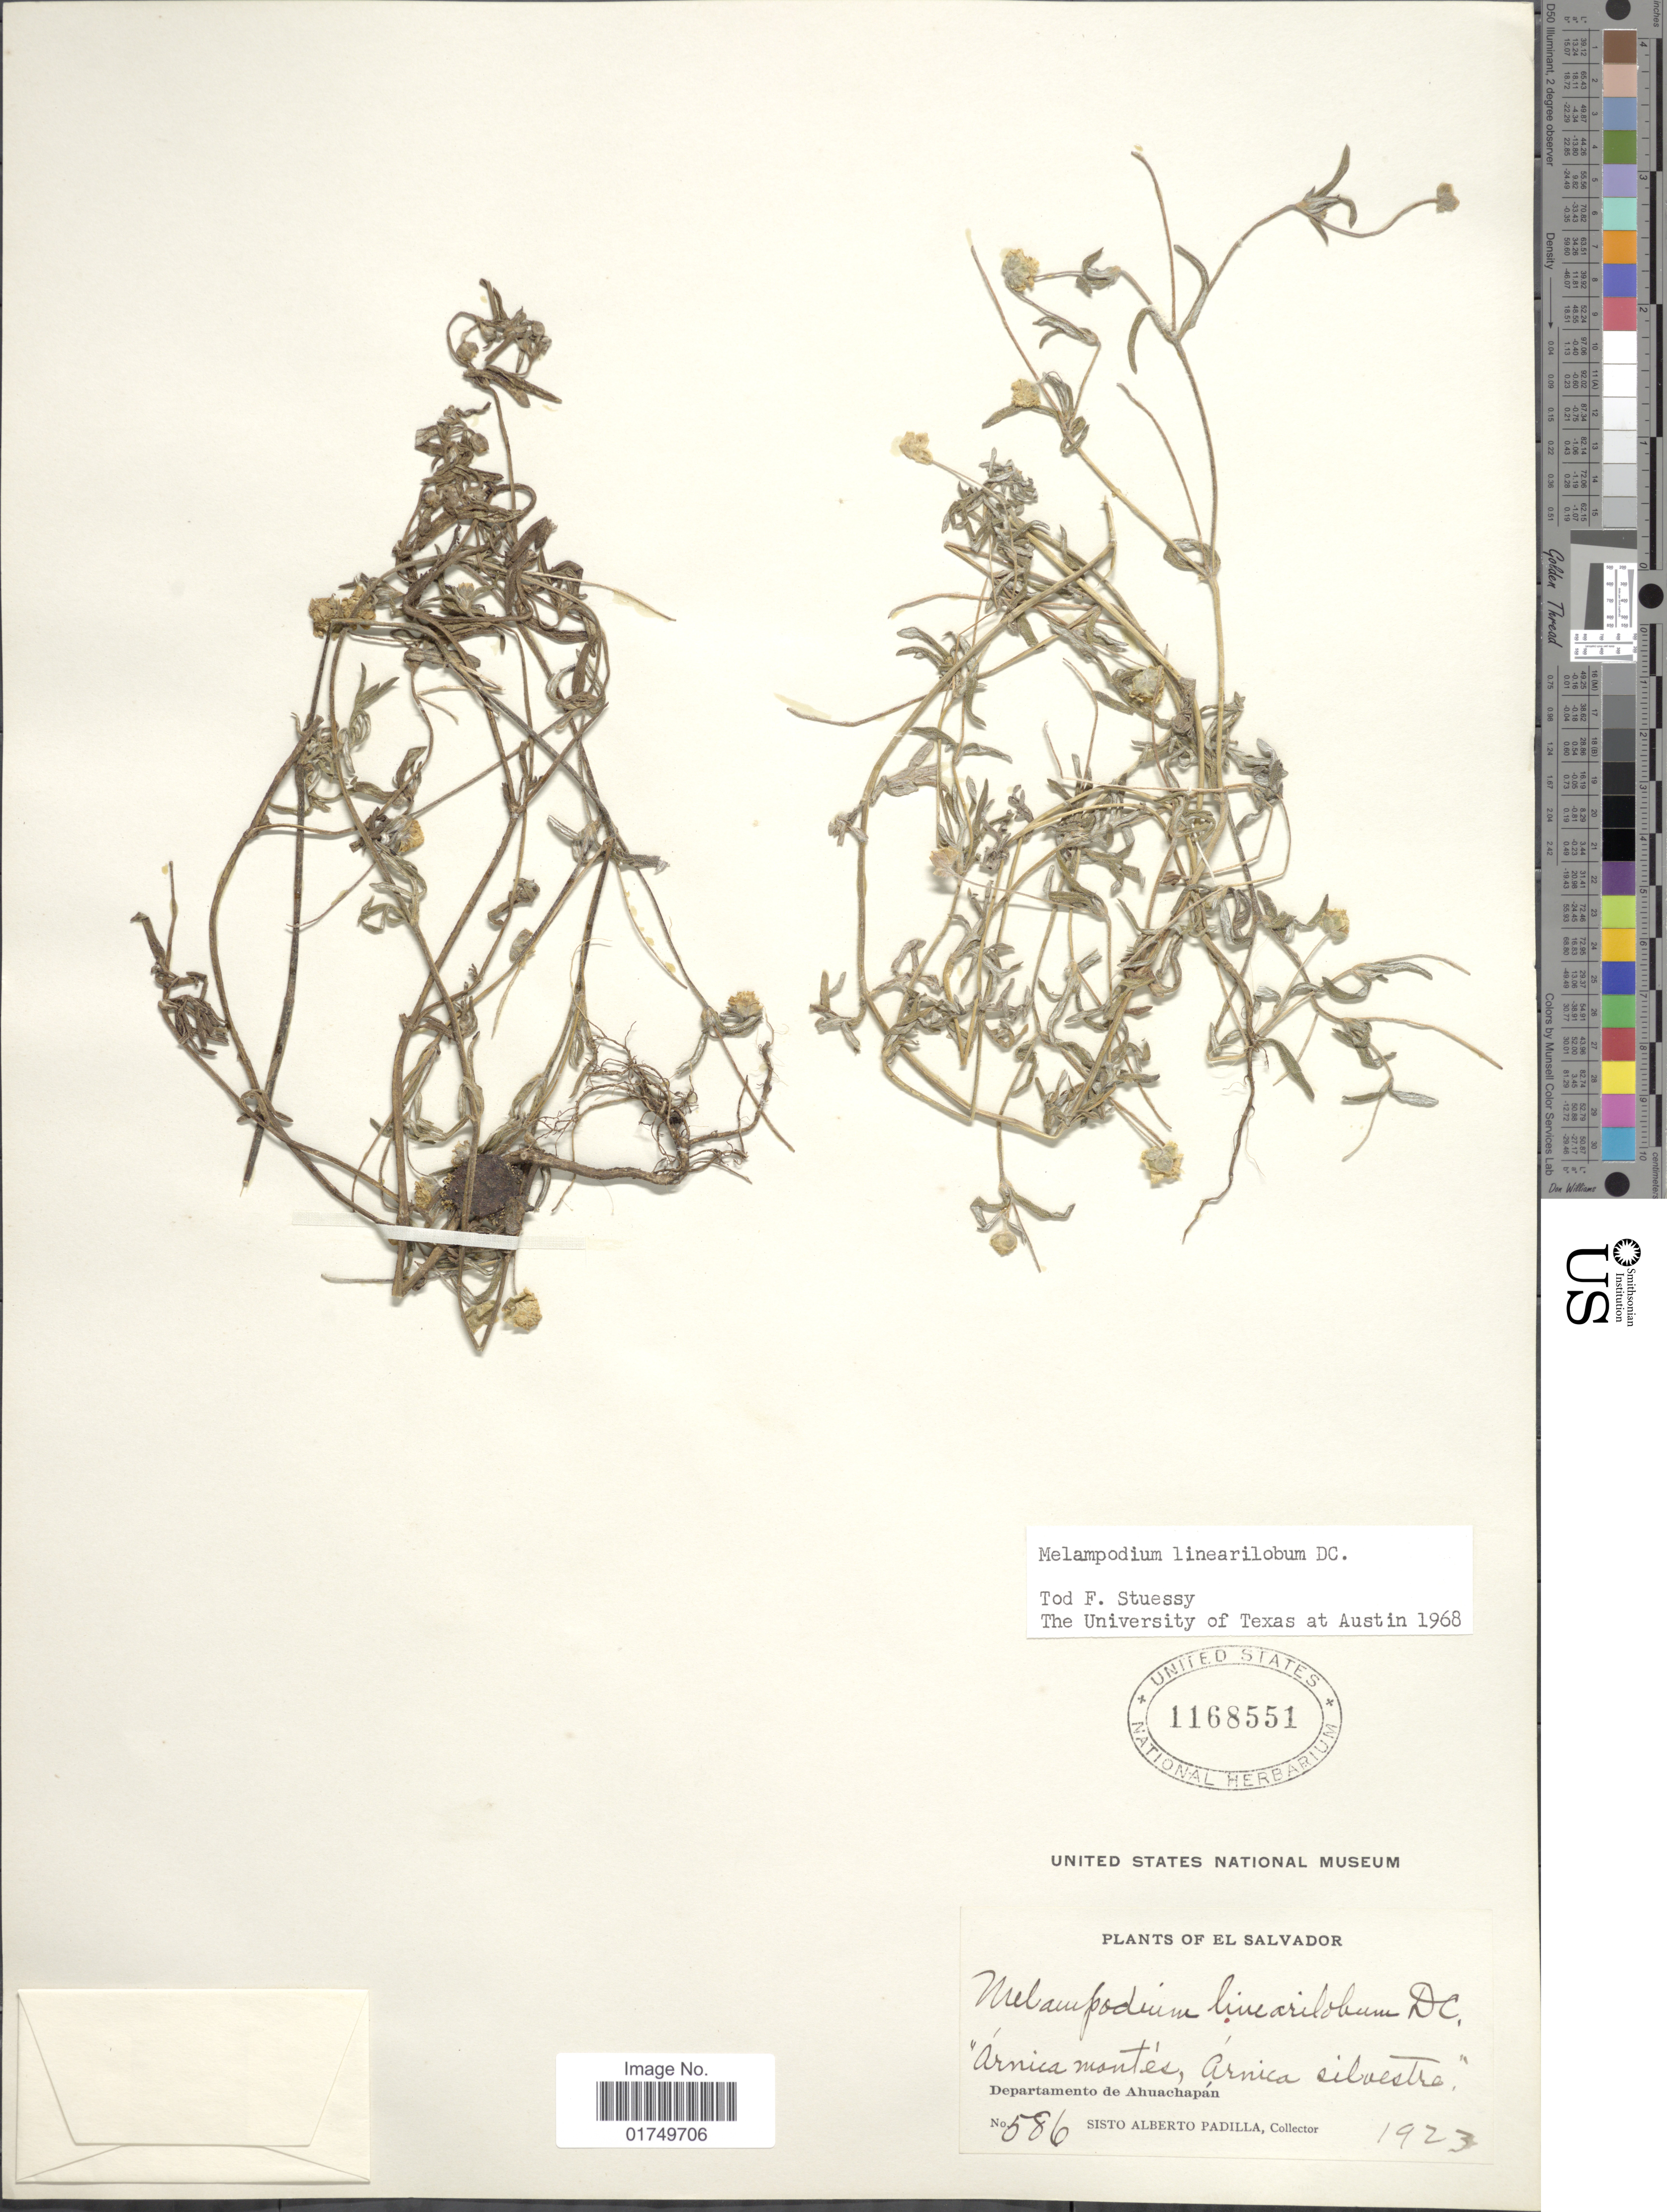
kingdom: Plantae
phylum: Tracheophyta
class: Magnoliopsida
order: Asterales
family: Asteraceae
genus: Melampodium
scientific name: Melampodium linearilobum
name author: DC.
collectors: S. A. Padilla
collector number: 586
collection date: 1923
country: El Salvador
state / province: Ahuachapan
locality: Arnica montès, Arnica silvestre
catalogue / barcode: US 1168551